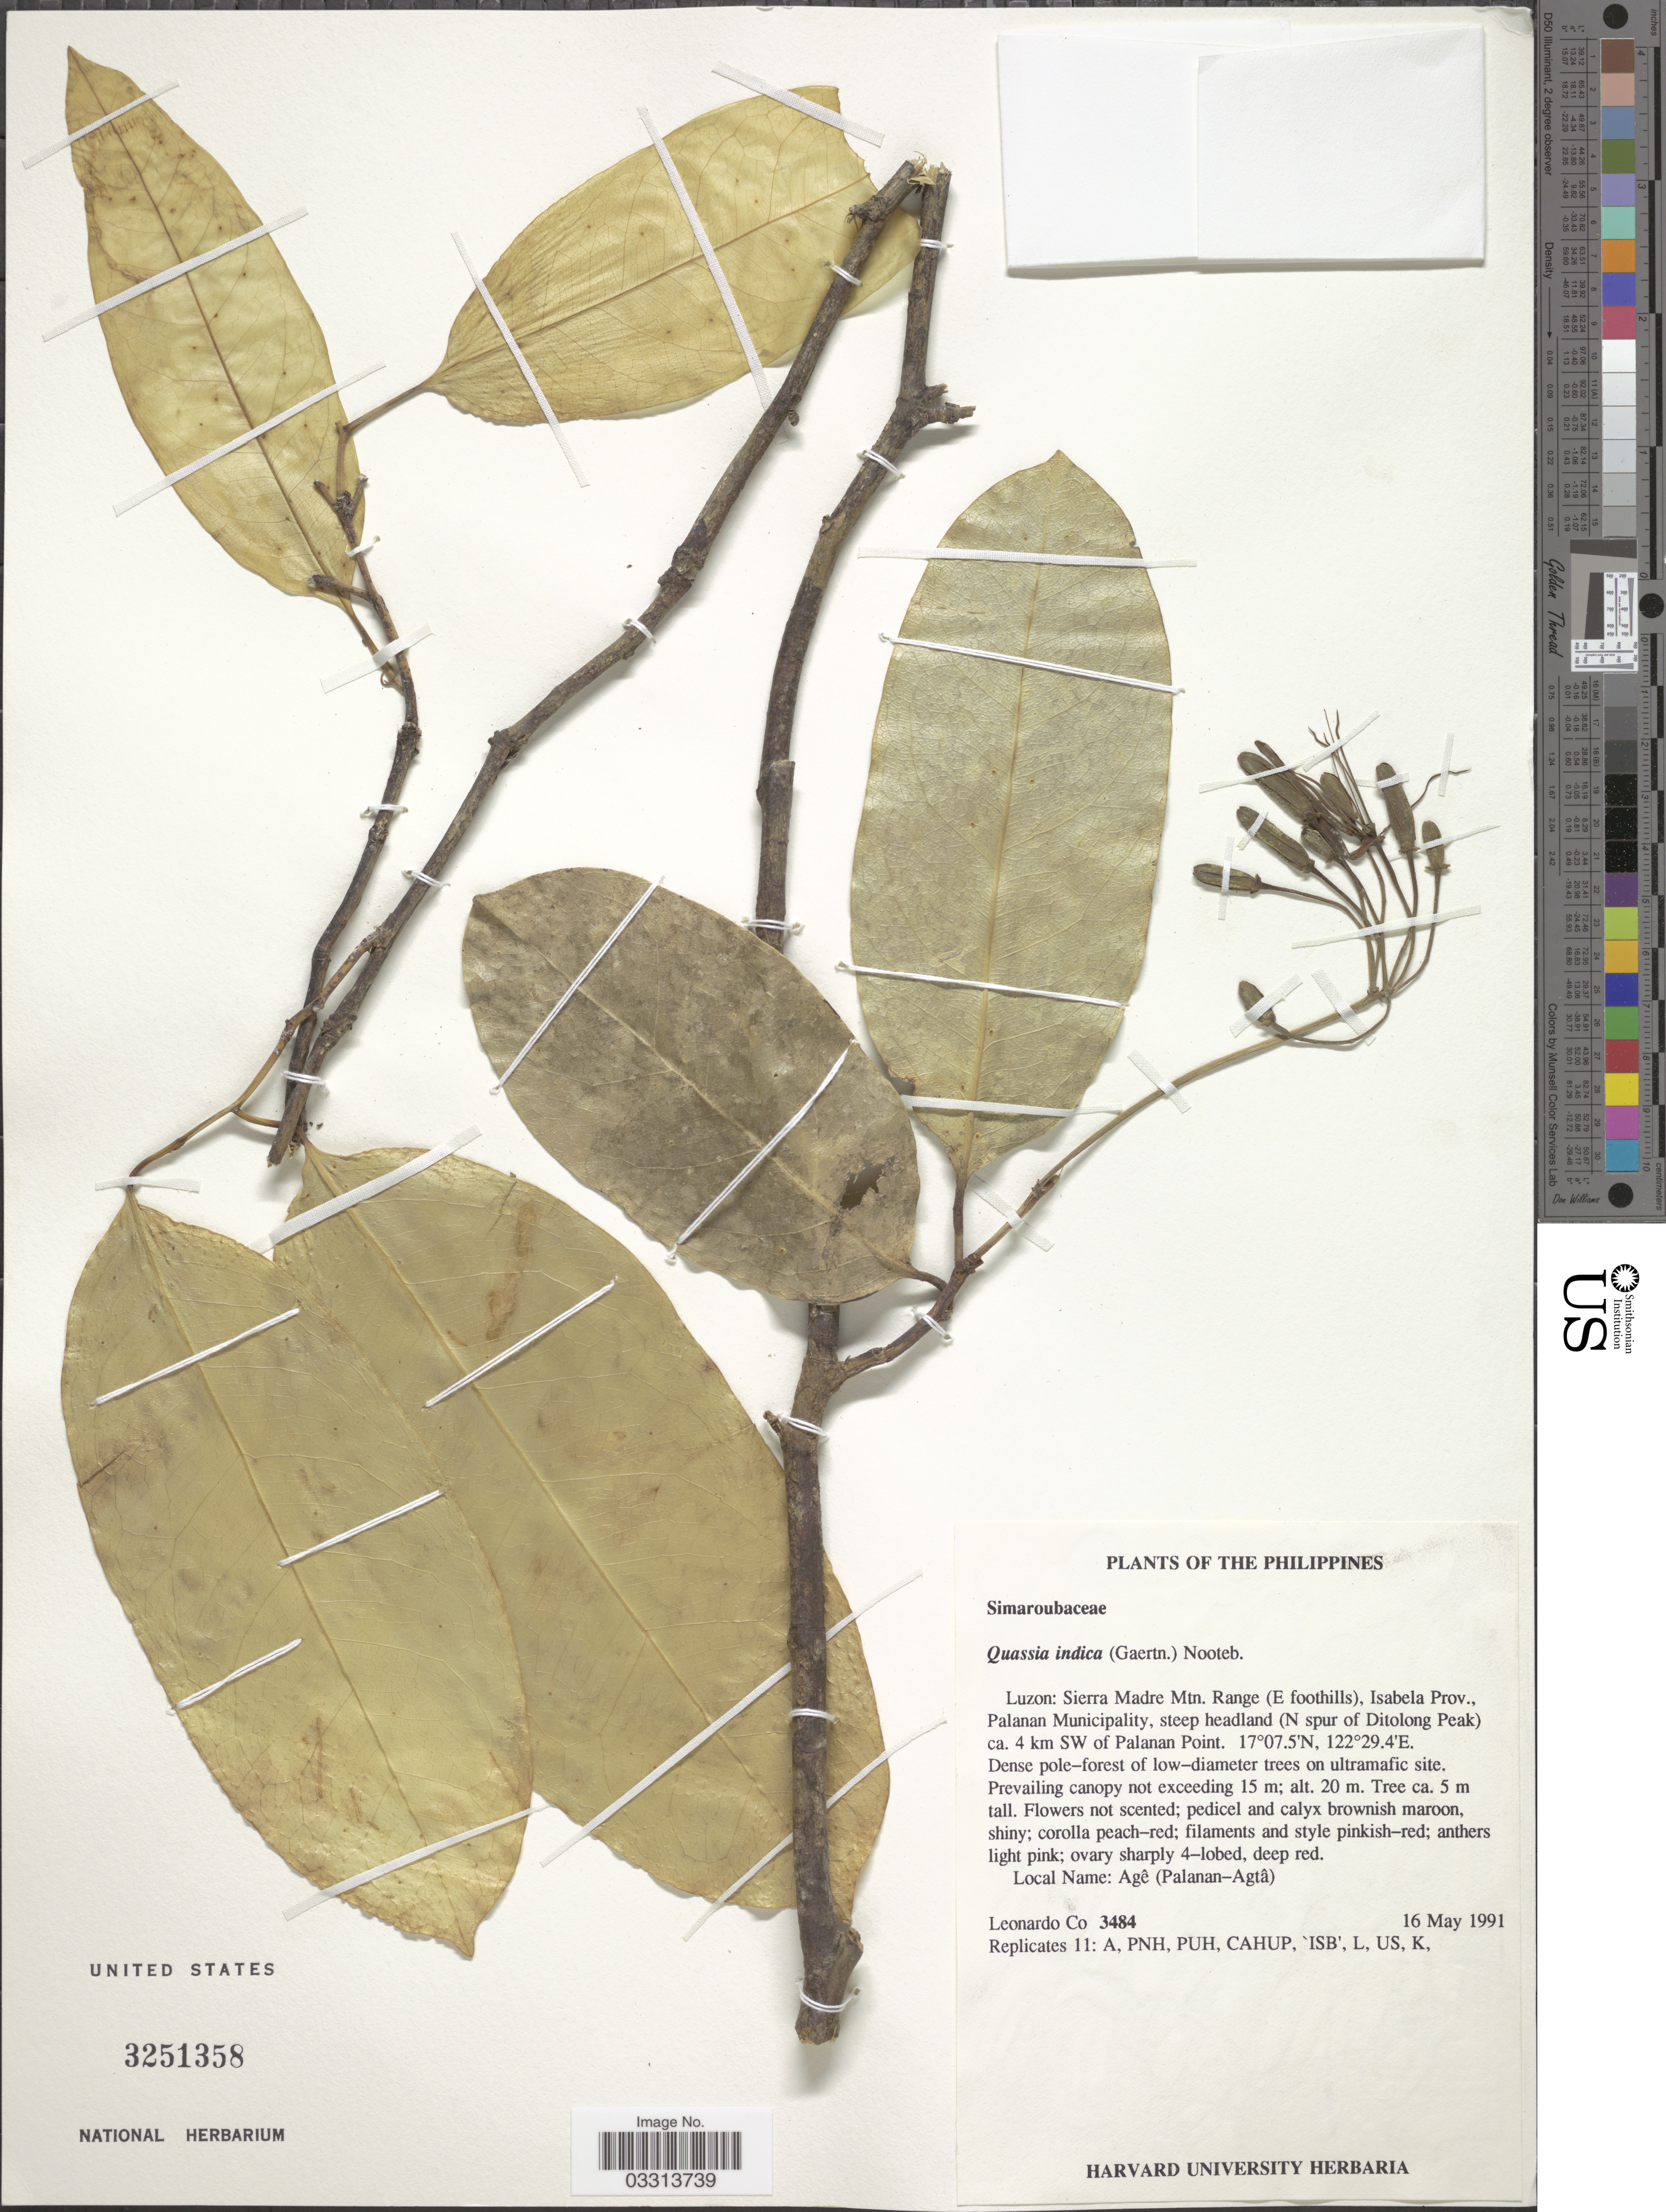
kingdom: Plantae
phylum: Tracheophyta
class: Magnoliopsida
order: Sapindales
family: Simaroubaceae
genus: Samadera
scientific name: Samadera indica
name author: Gaertn.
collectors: L. Co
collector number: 3484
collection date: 1991-05-16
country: Philippines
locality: Luzon: Sierra Madre Mtn. Range (E foothills), Isabela Prov., Palanan Municipality, steep headland (N spur of Ditolong Peak) ca. 4 km SW of Palanan Point.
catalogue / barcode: US 3251358